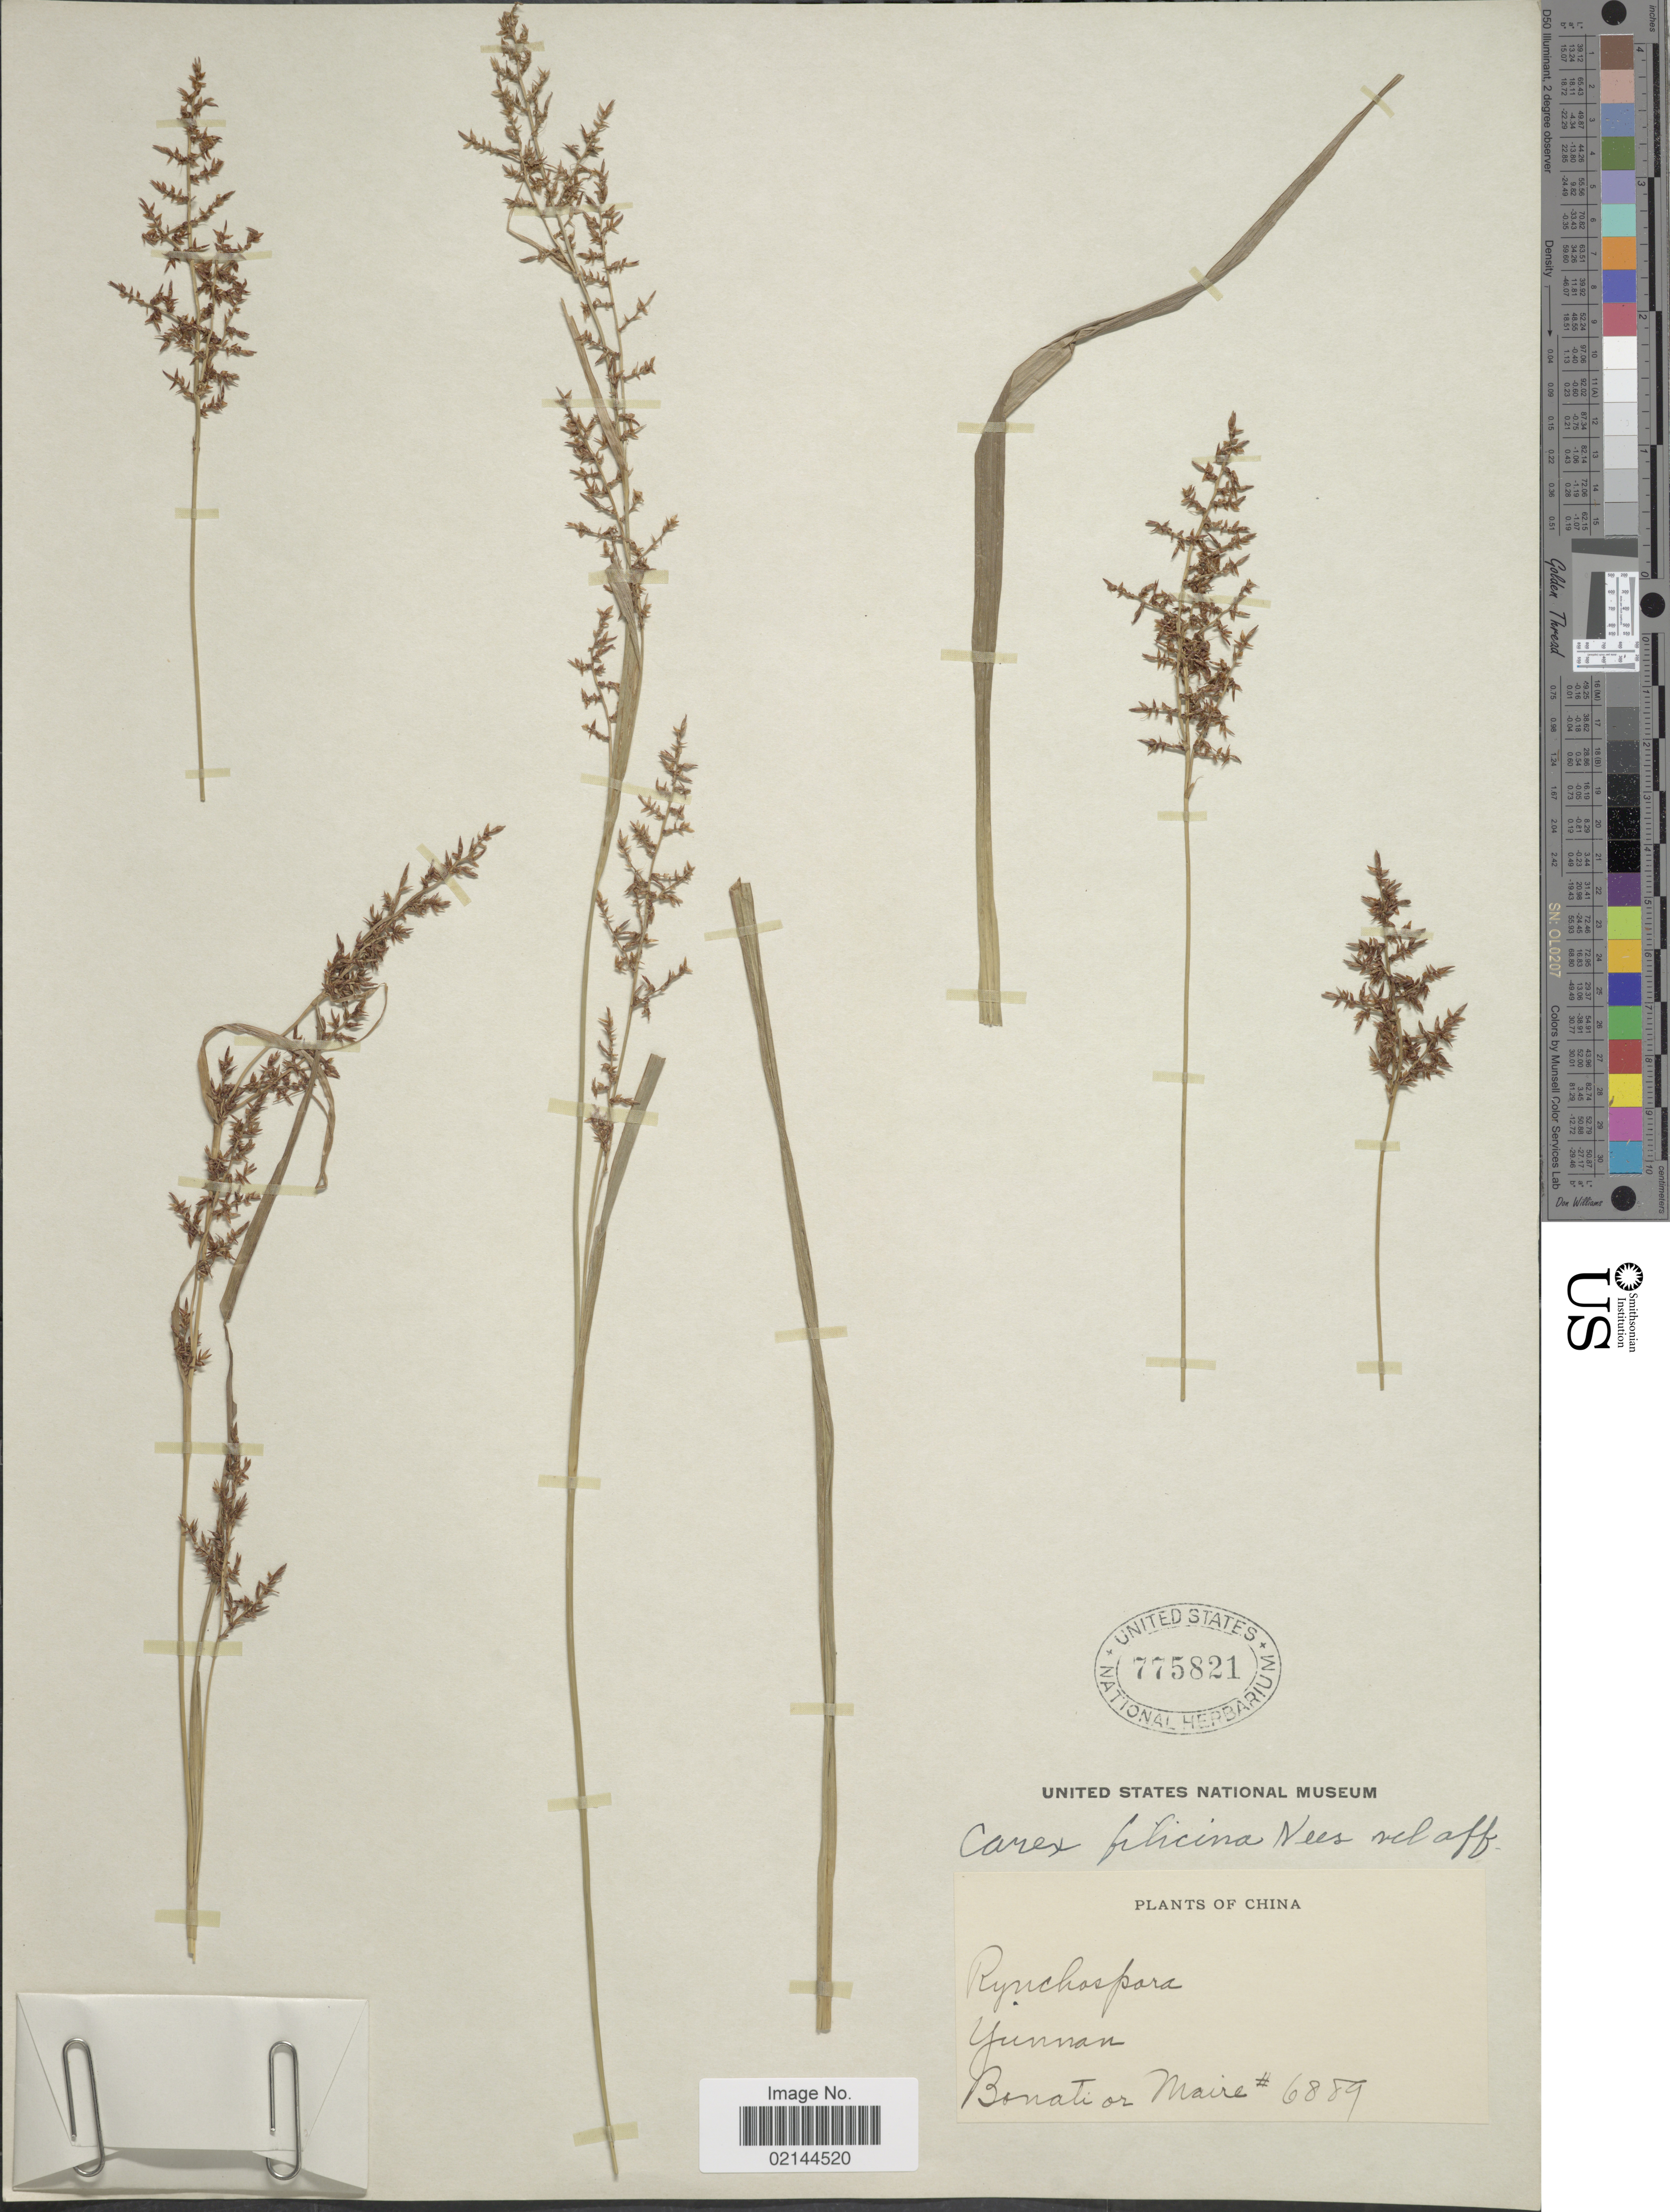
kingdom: Plantae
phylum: Tracheophyta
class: Liliopsida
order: Poales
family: Cyperaceae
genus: Carex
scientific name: Carex filicina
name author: Nees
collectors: -. Bonati & Maire, --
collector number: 6889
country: China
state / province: Yunnan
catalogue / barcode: US 775821